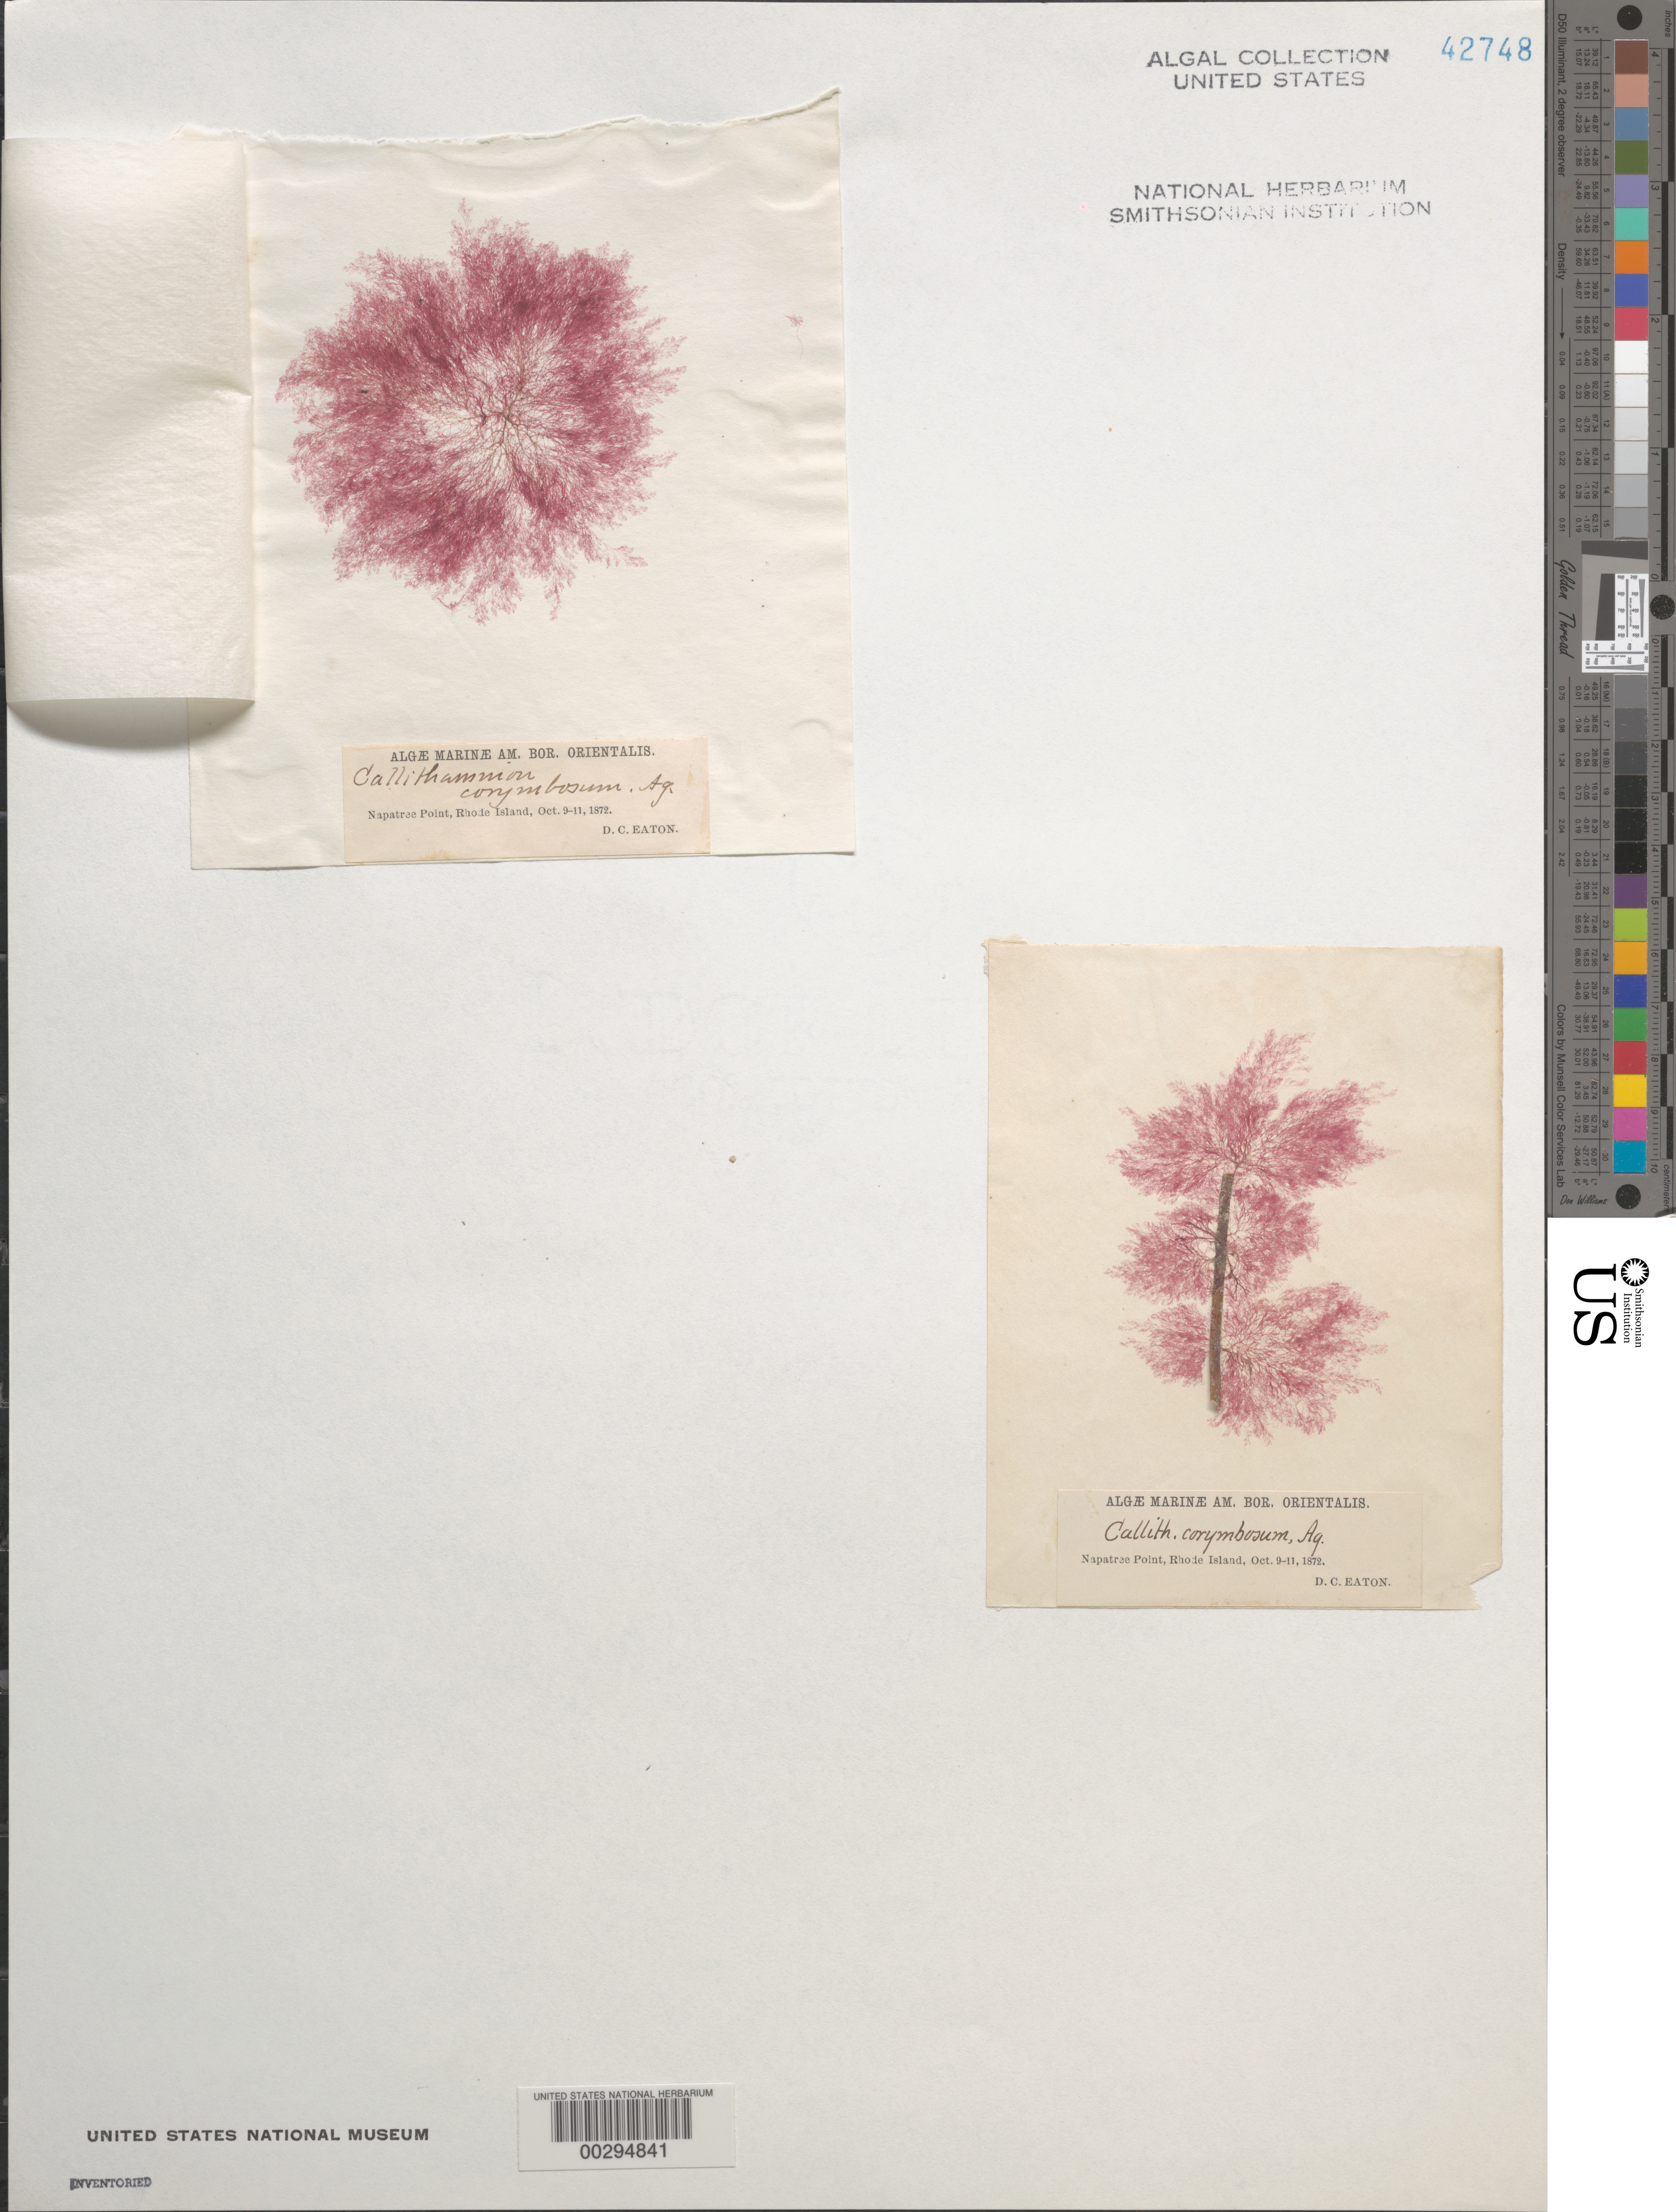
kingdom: Plantae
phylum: Rhodophyta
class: Florideophyceae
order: Ceramiales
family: Callithamniaceae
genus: Callithamnion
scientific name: Callithamnion corymbosum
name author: (Sm.) Lyngb.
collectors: D. C. Eaton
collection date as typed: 09 Oct 1872 to 11 Oct 1872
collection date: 1872-10-09/1872-10-11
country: United States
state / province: Rhode Island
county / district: Washington County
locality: Napatree Point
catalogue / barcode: US 42748